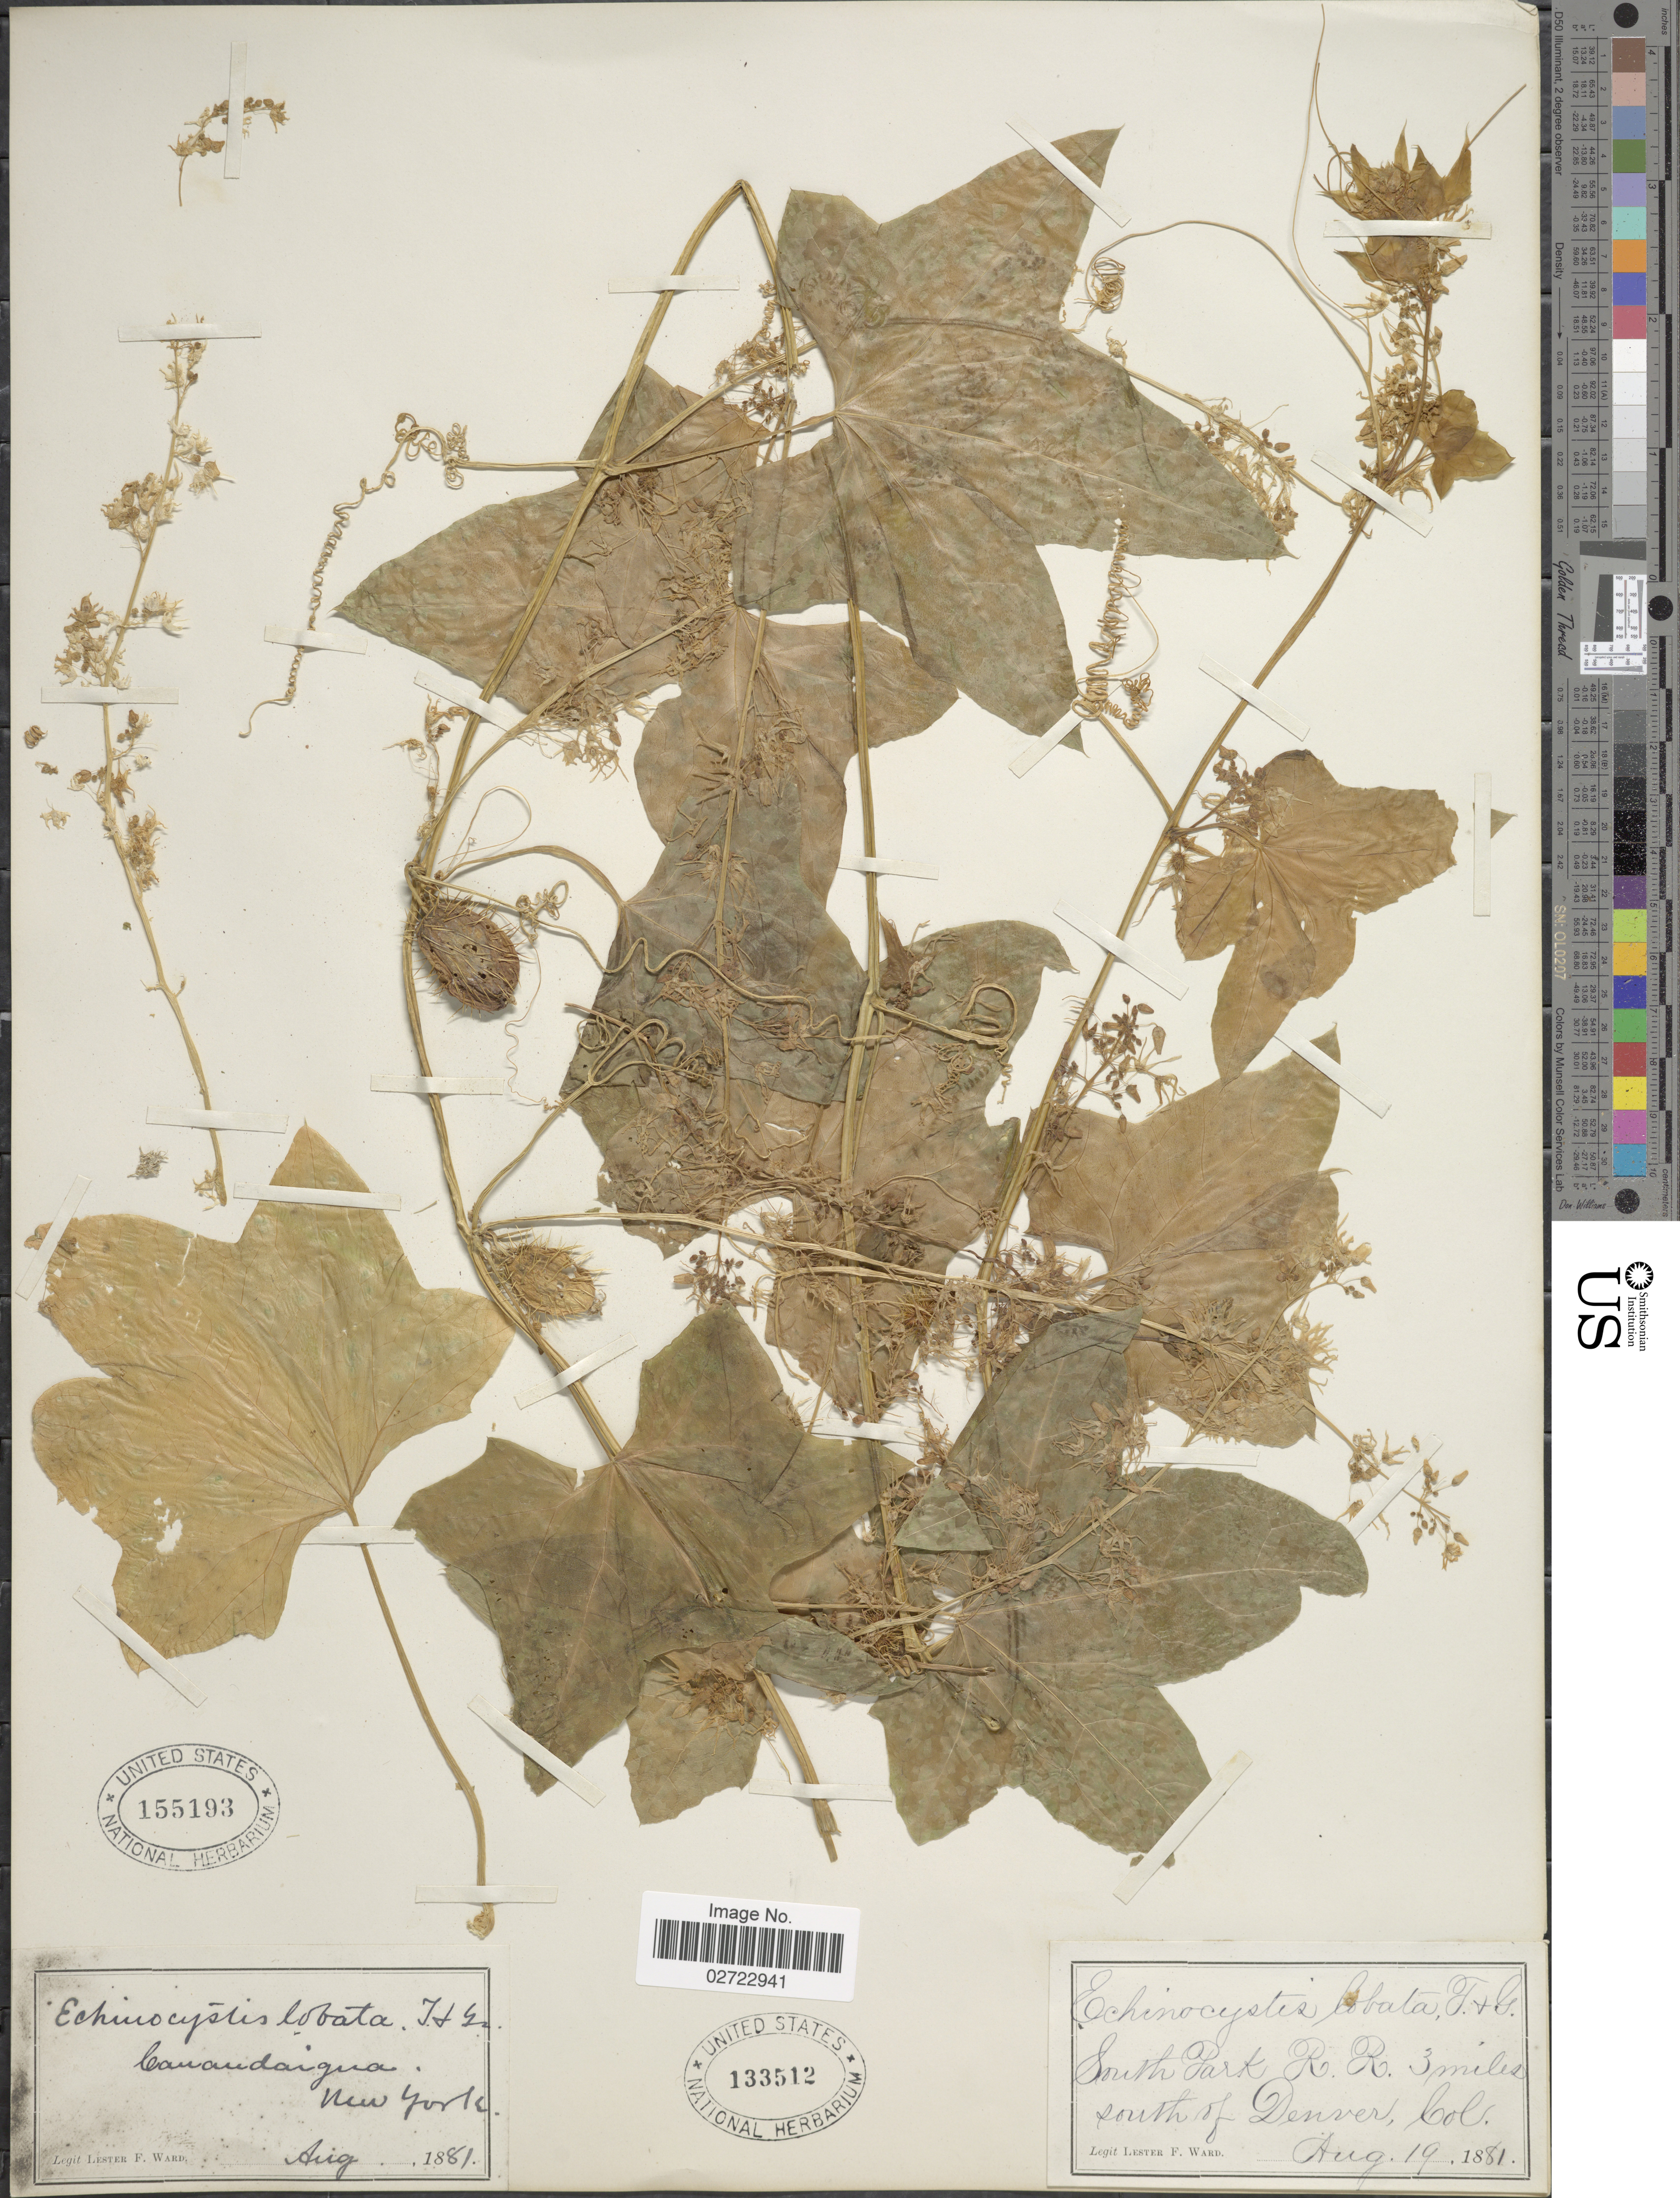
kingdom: Plantae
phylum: Tracheophyta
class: Magnoliopsida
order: Cucurbitales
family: Cucurbitaceae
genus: Echinocystis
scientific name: Echinocystis lobata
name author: (Michx.) Torr. & A. Gray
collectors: L. F. Ward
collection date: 1881-08-19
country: United States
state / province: Colorado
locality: South Park R.R. 3 miles south of Denver.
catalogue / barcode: US 133512-2